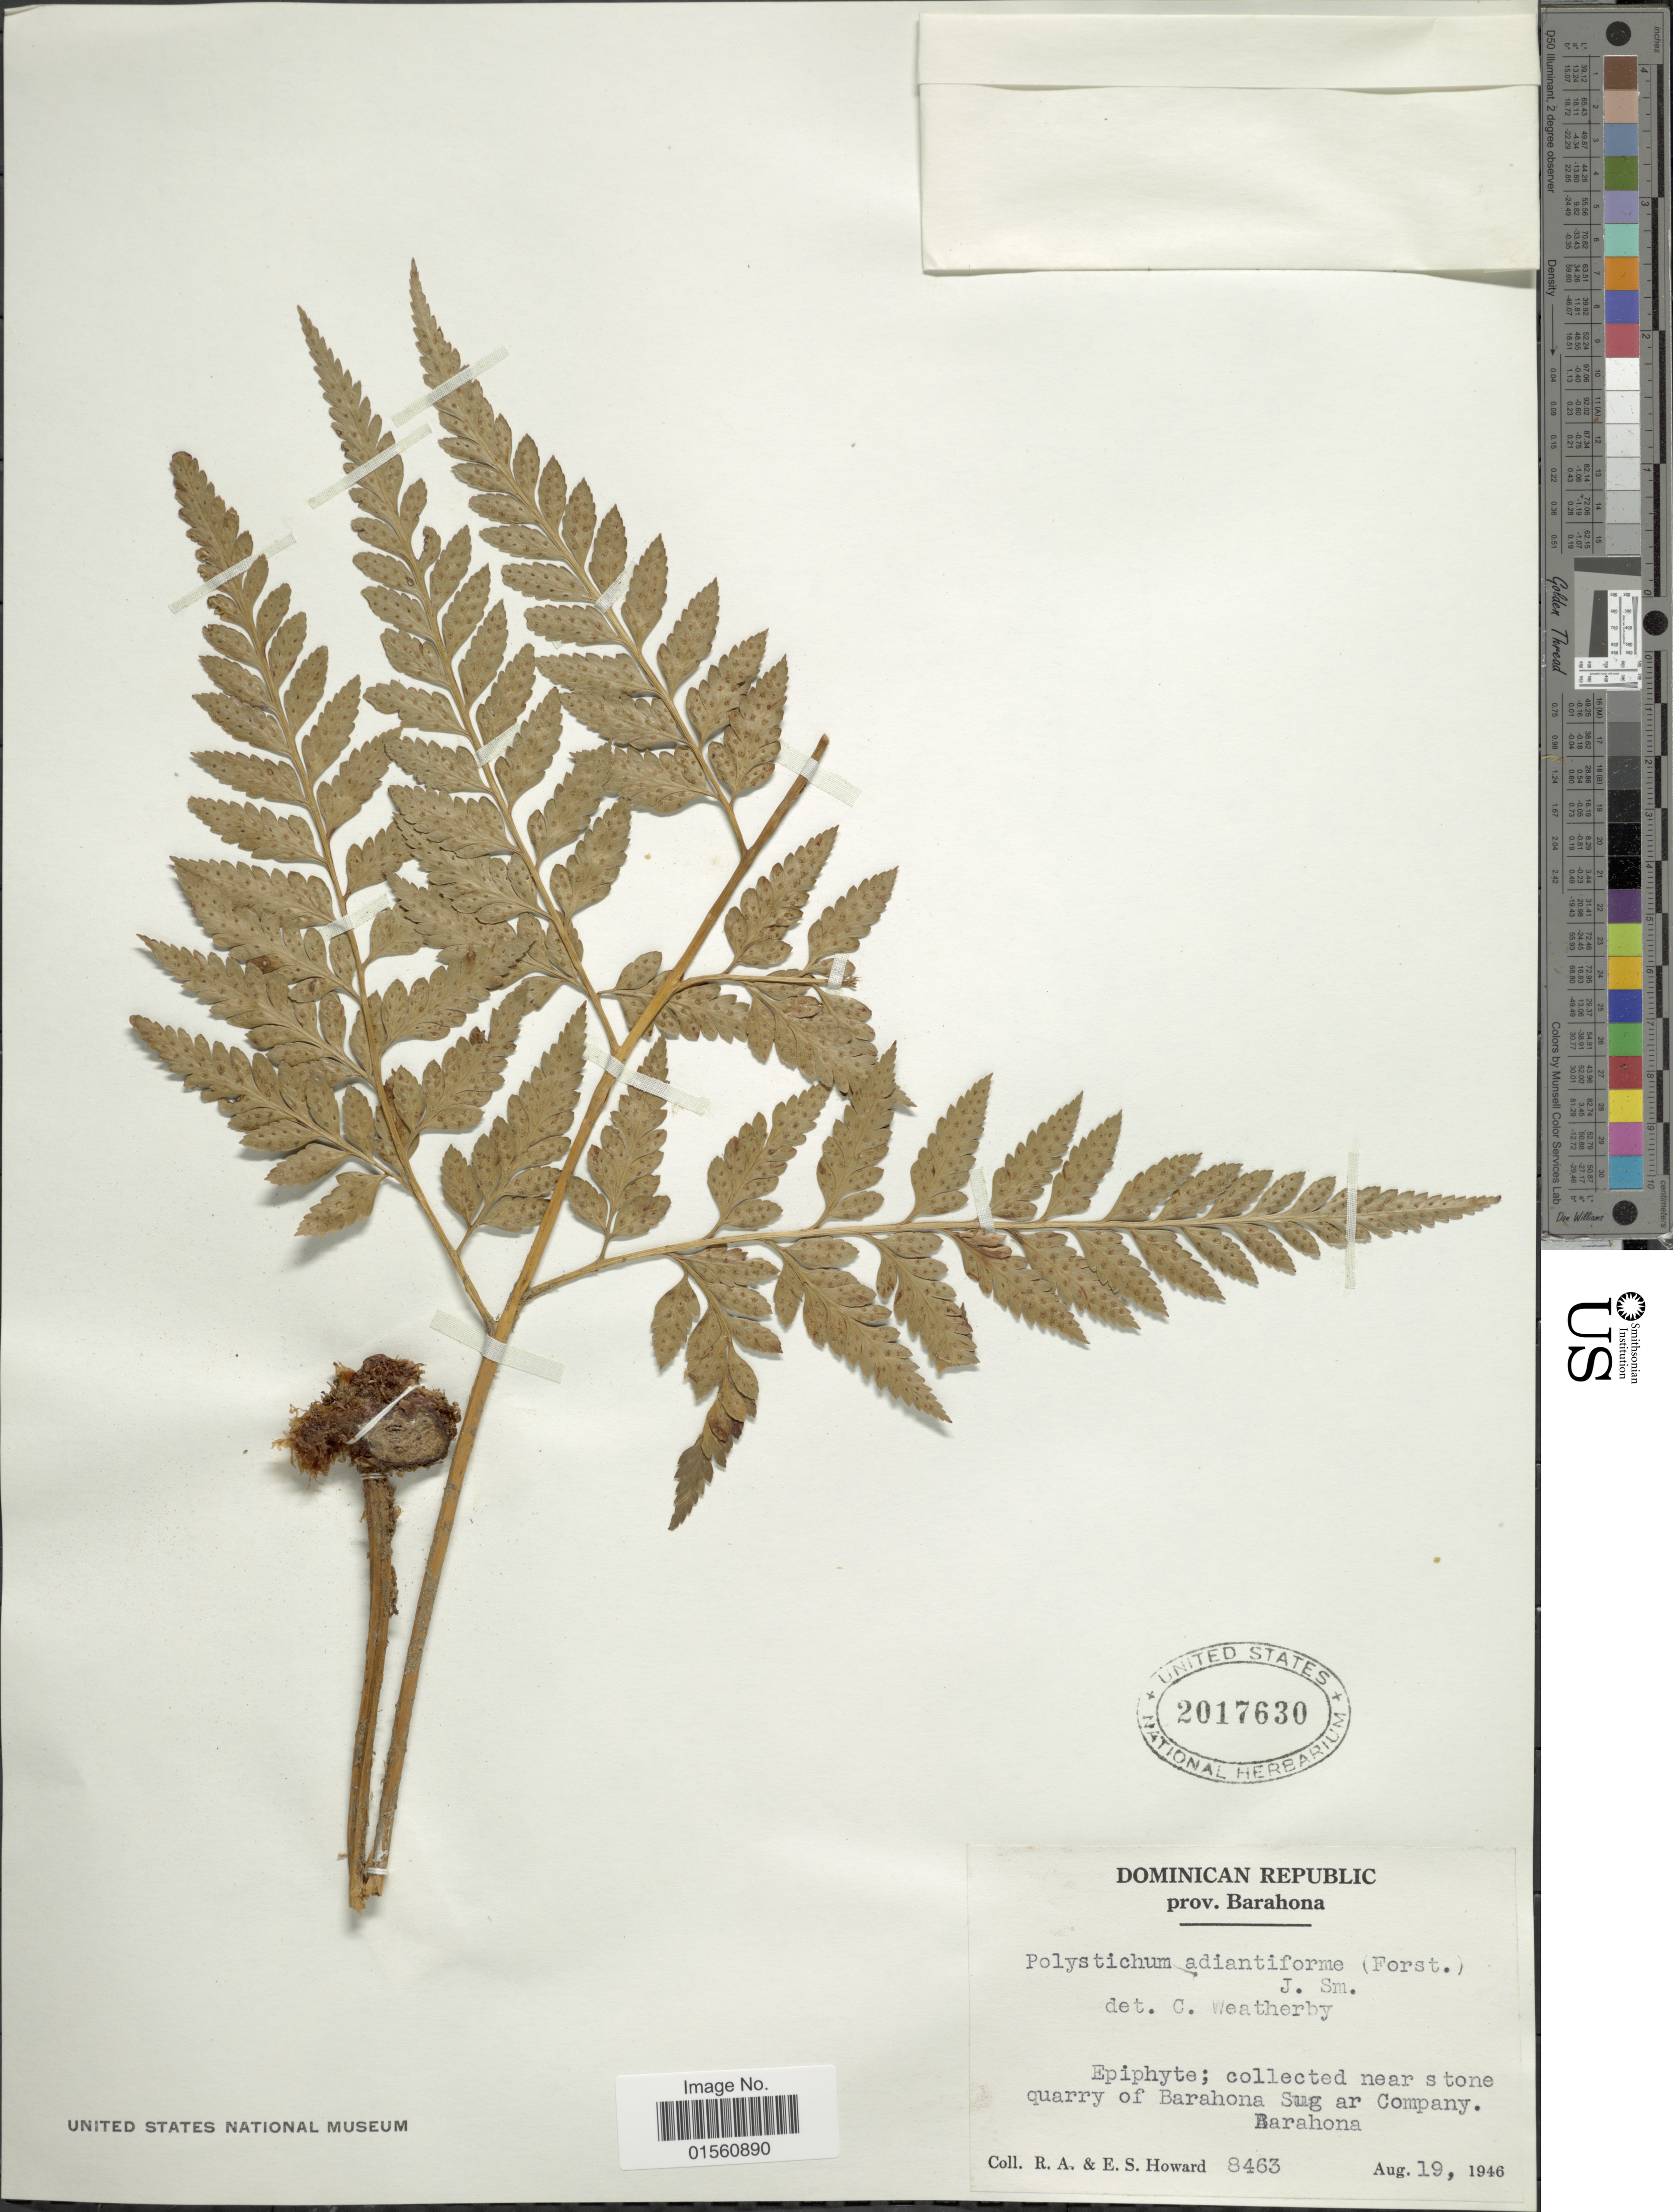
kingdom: Plantae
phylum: Tracheophyta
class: Polypodiopsida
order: Polypodiales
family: Dryopteridaceae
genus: Rumohra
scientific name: Rumohra adiantiformis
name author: (G. Forst.) Ching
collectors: R. A. Howard & E. S. Howard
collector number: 8463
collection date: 1946-08-19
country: Dominican Republic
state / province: Barahona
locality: Collected near stone quarry of Barahona Sugar Company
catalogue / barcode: US 2017630